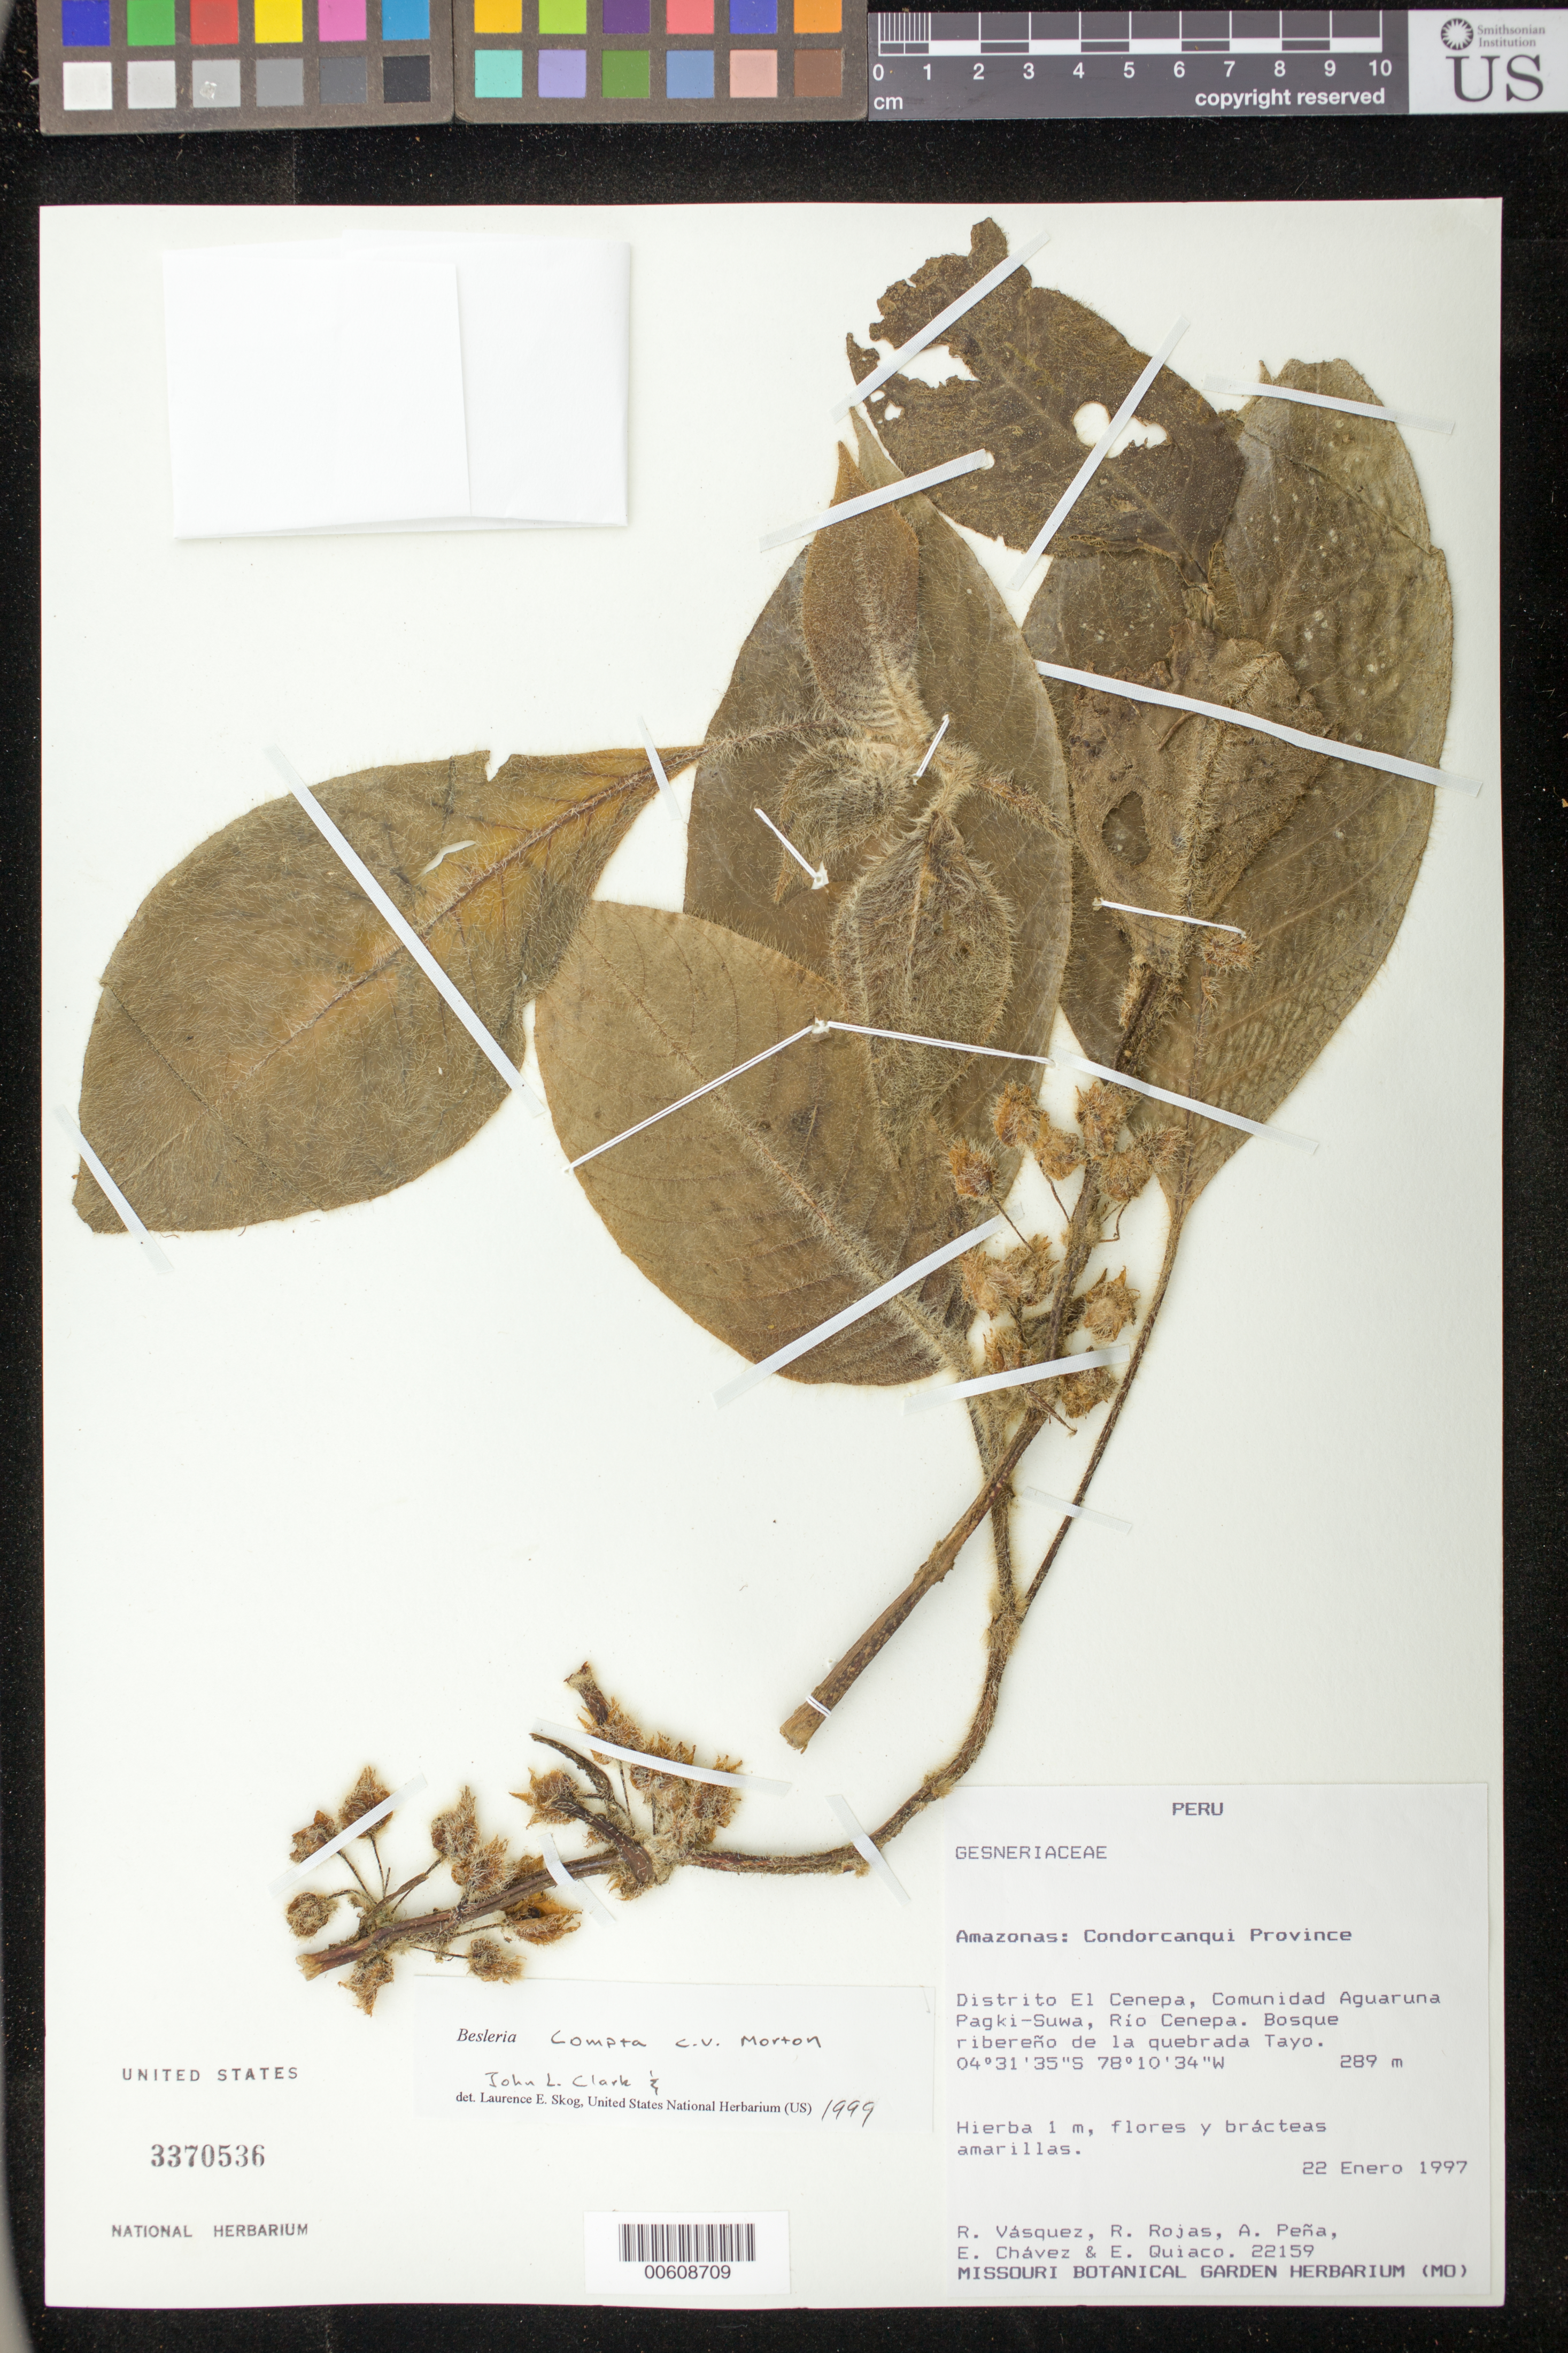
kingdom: Plantae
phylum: Tracheophyta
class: Magnoliopsida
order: Lamiales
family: Gesneriaceae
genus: Besleria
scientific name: Besleria compta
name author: C.V. Morton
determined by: Skog, Laurence E.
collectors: R. Vásquez, R. Rojas, A. Peña, E. Chávez & R. Quiaco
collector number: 22159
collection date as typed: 22 Jan 1997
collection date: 1997-01-22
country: Peru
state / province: Amazonas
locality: Prov. Condorcanqui, Dtto. El Cenepa; comunidad Aguaruna Pagki-Suwa, Río Cenepa, bosque ribereño de la quebrada Tayo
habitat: Bosque ribereño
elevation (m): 289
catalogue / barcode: US 3370536